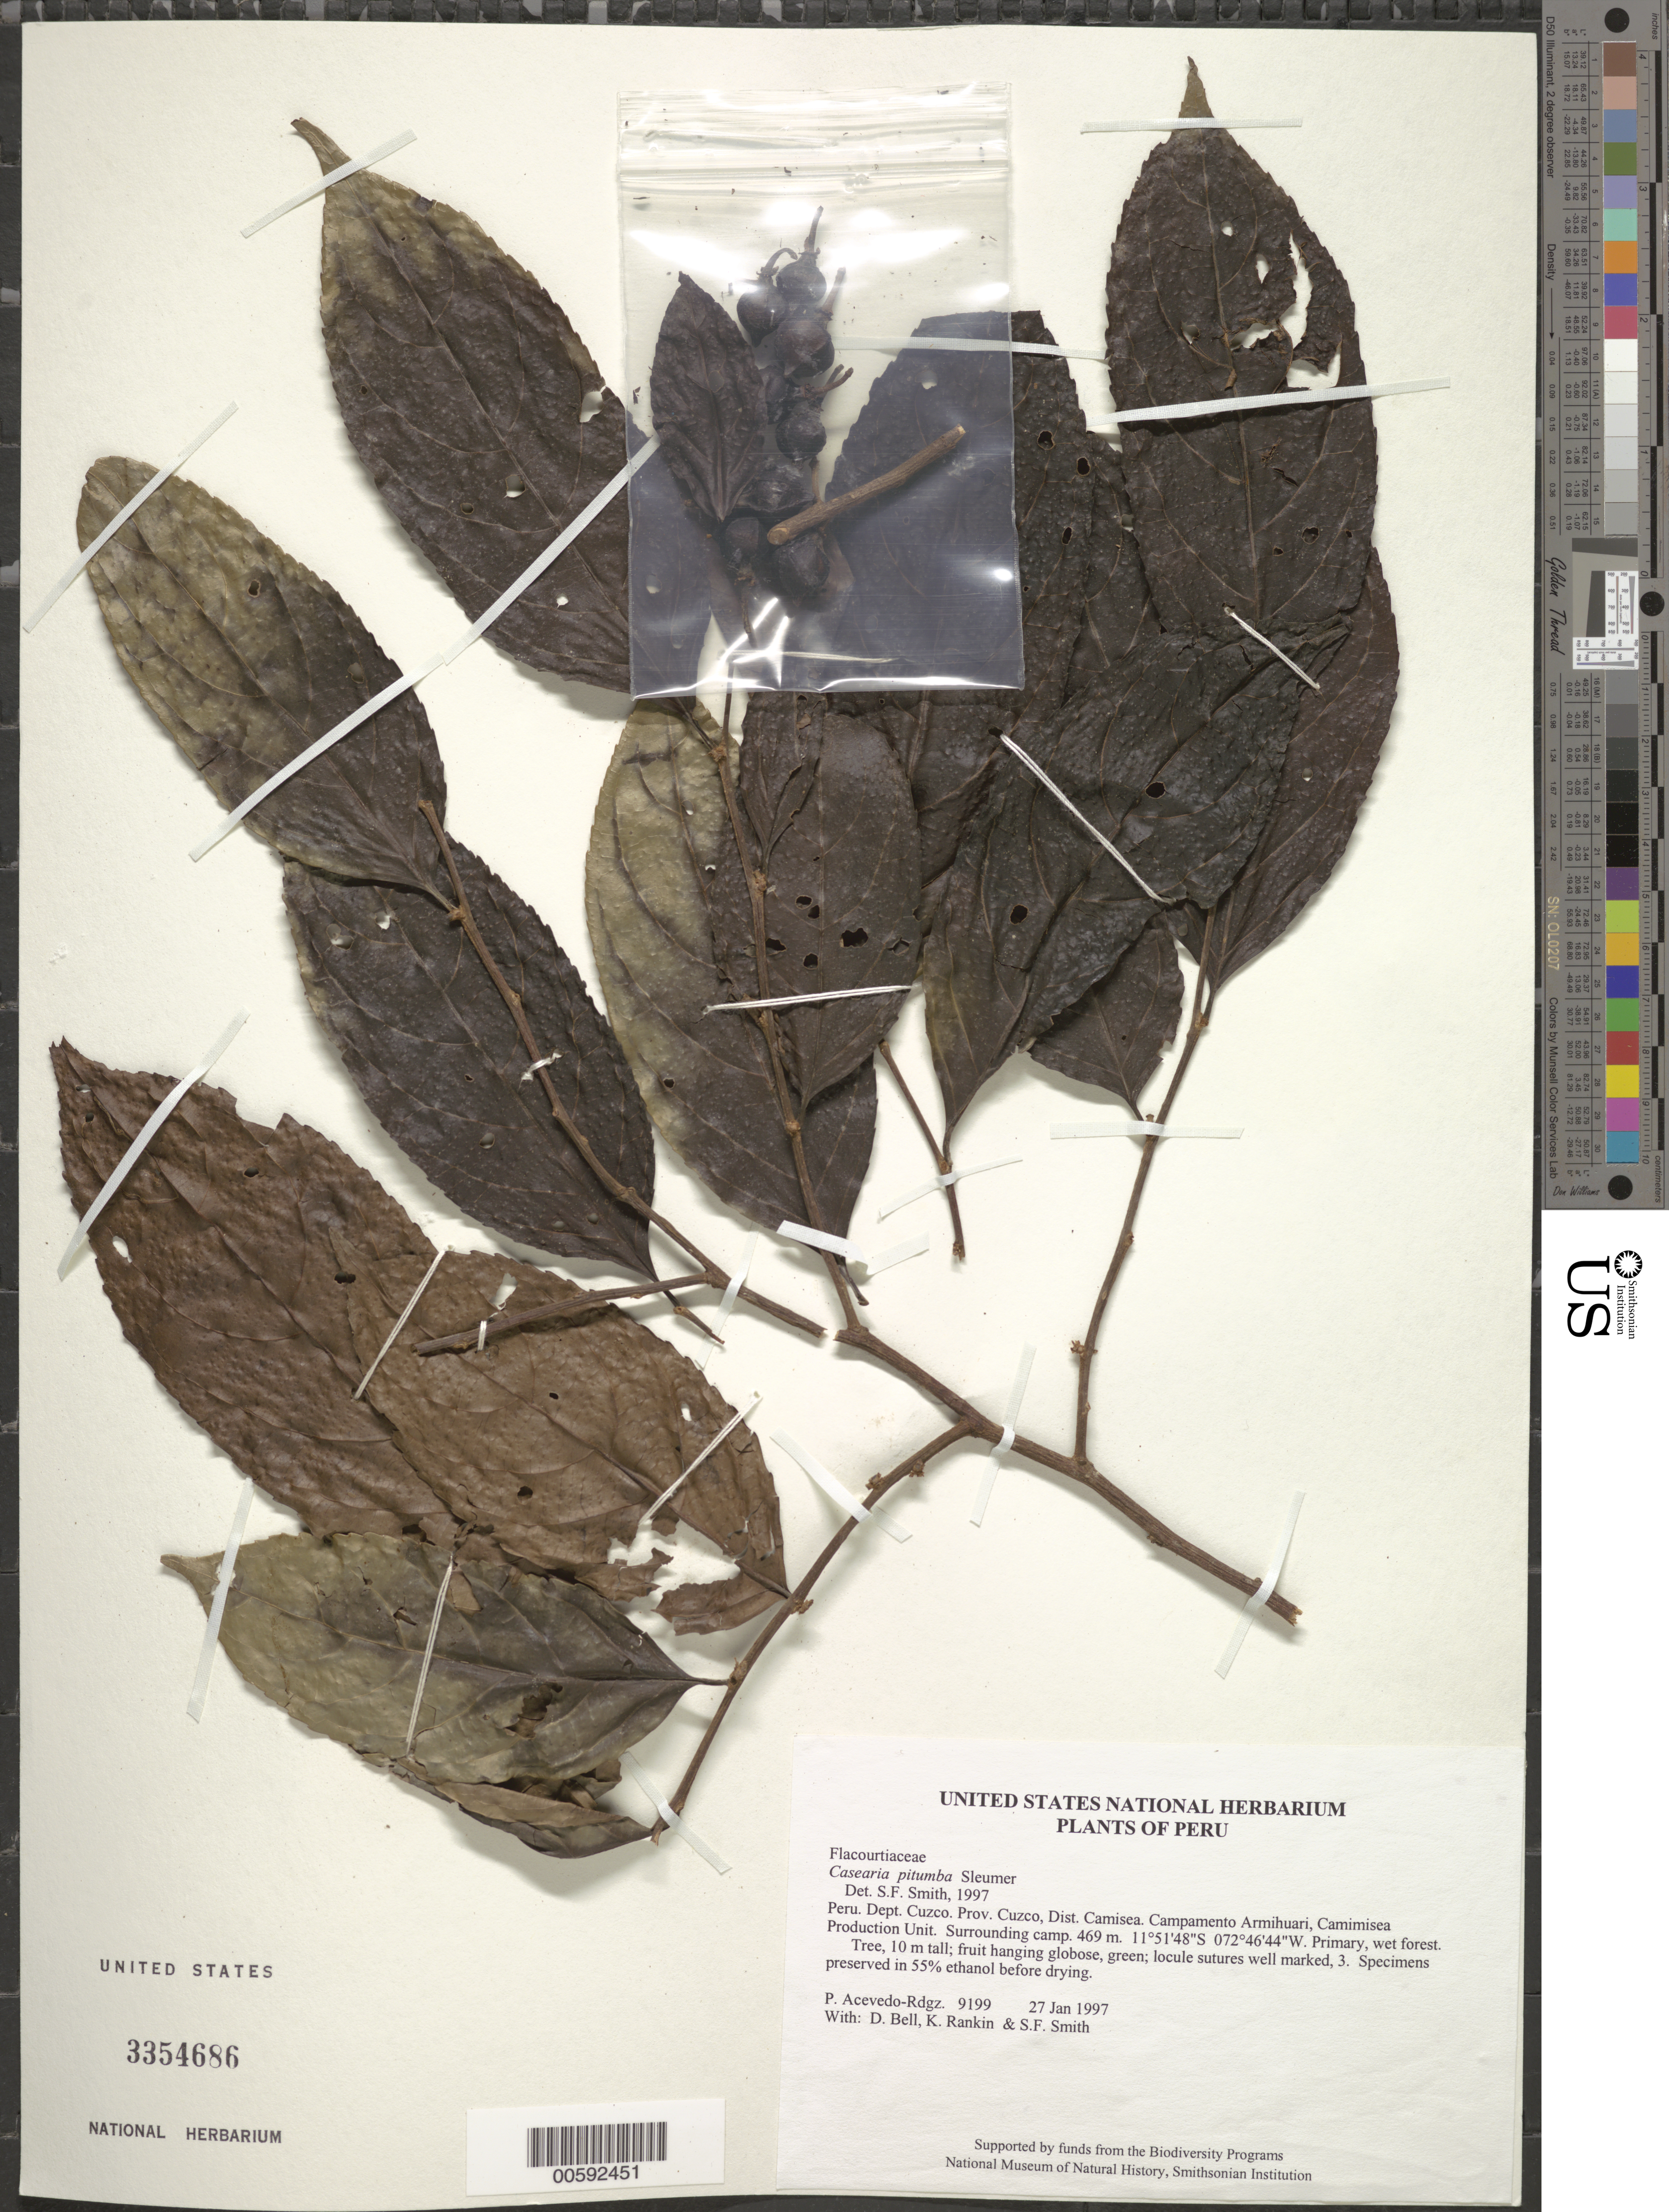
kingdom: Plantae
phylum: Tracheophyta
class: Magnoliopsida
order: Malpighiales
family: Salicaceae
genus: Casearia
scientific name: Casearia pitumba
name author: Sleumer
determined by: Smith, Stephen F., (US), NMNH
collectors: P. Acevedo-Rodr., D. A. Bell, K. B. Rankin & S.F. Smith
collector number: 9199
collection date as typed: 27 Jan 1997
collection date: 1997-01-27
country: Peru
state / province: Cusco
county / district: Cusco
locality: Districto Camisea, Campamento Armihuari, Camimisea Production Unit. Surrounding camp.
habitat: Primary, wet forest.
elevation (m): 469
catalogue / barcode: US 3354686